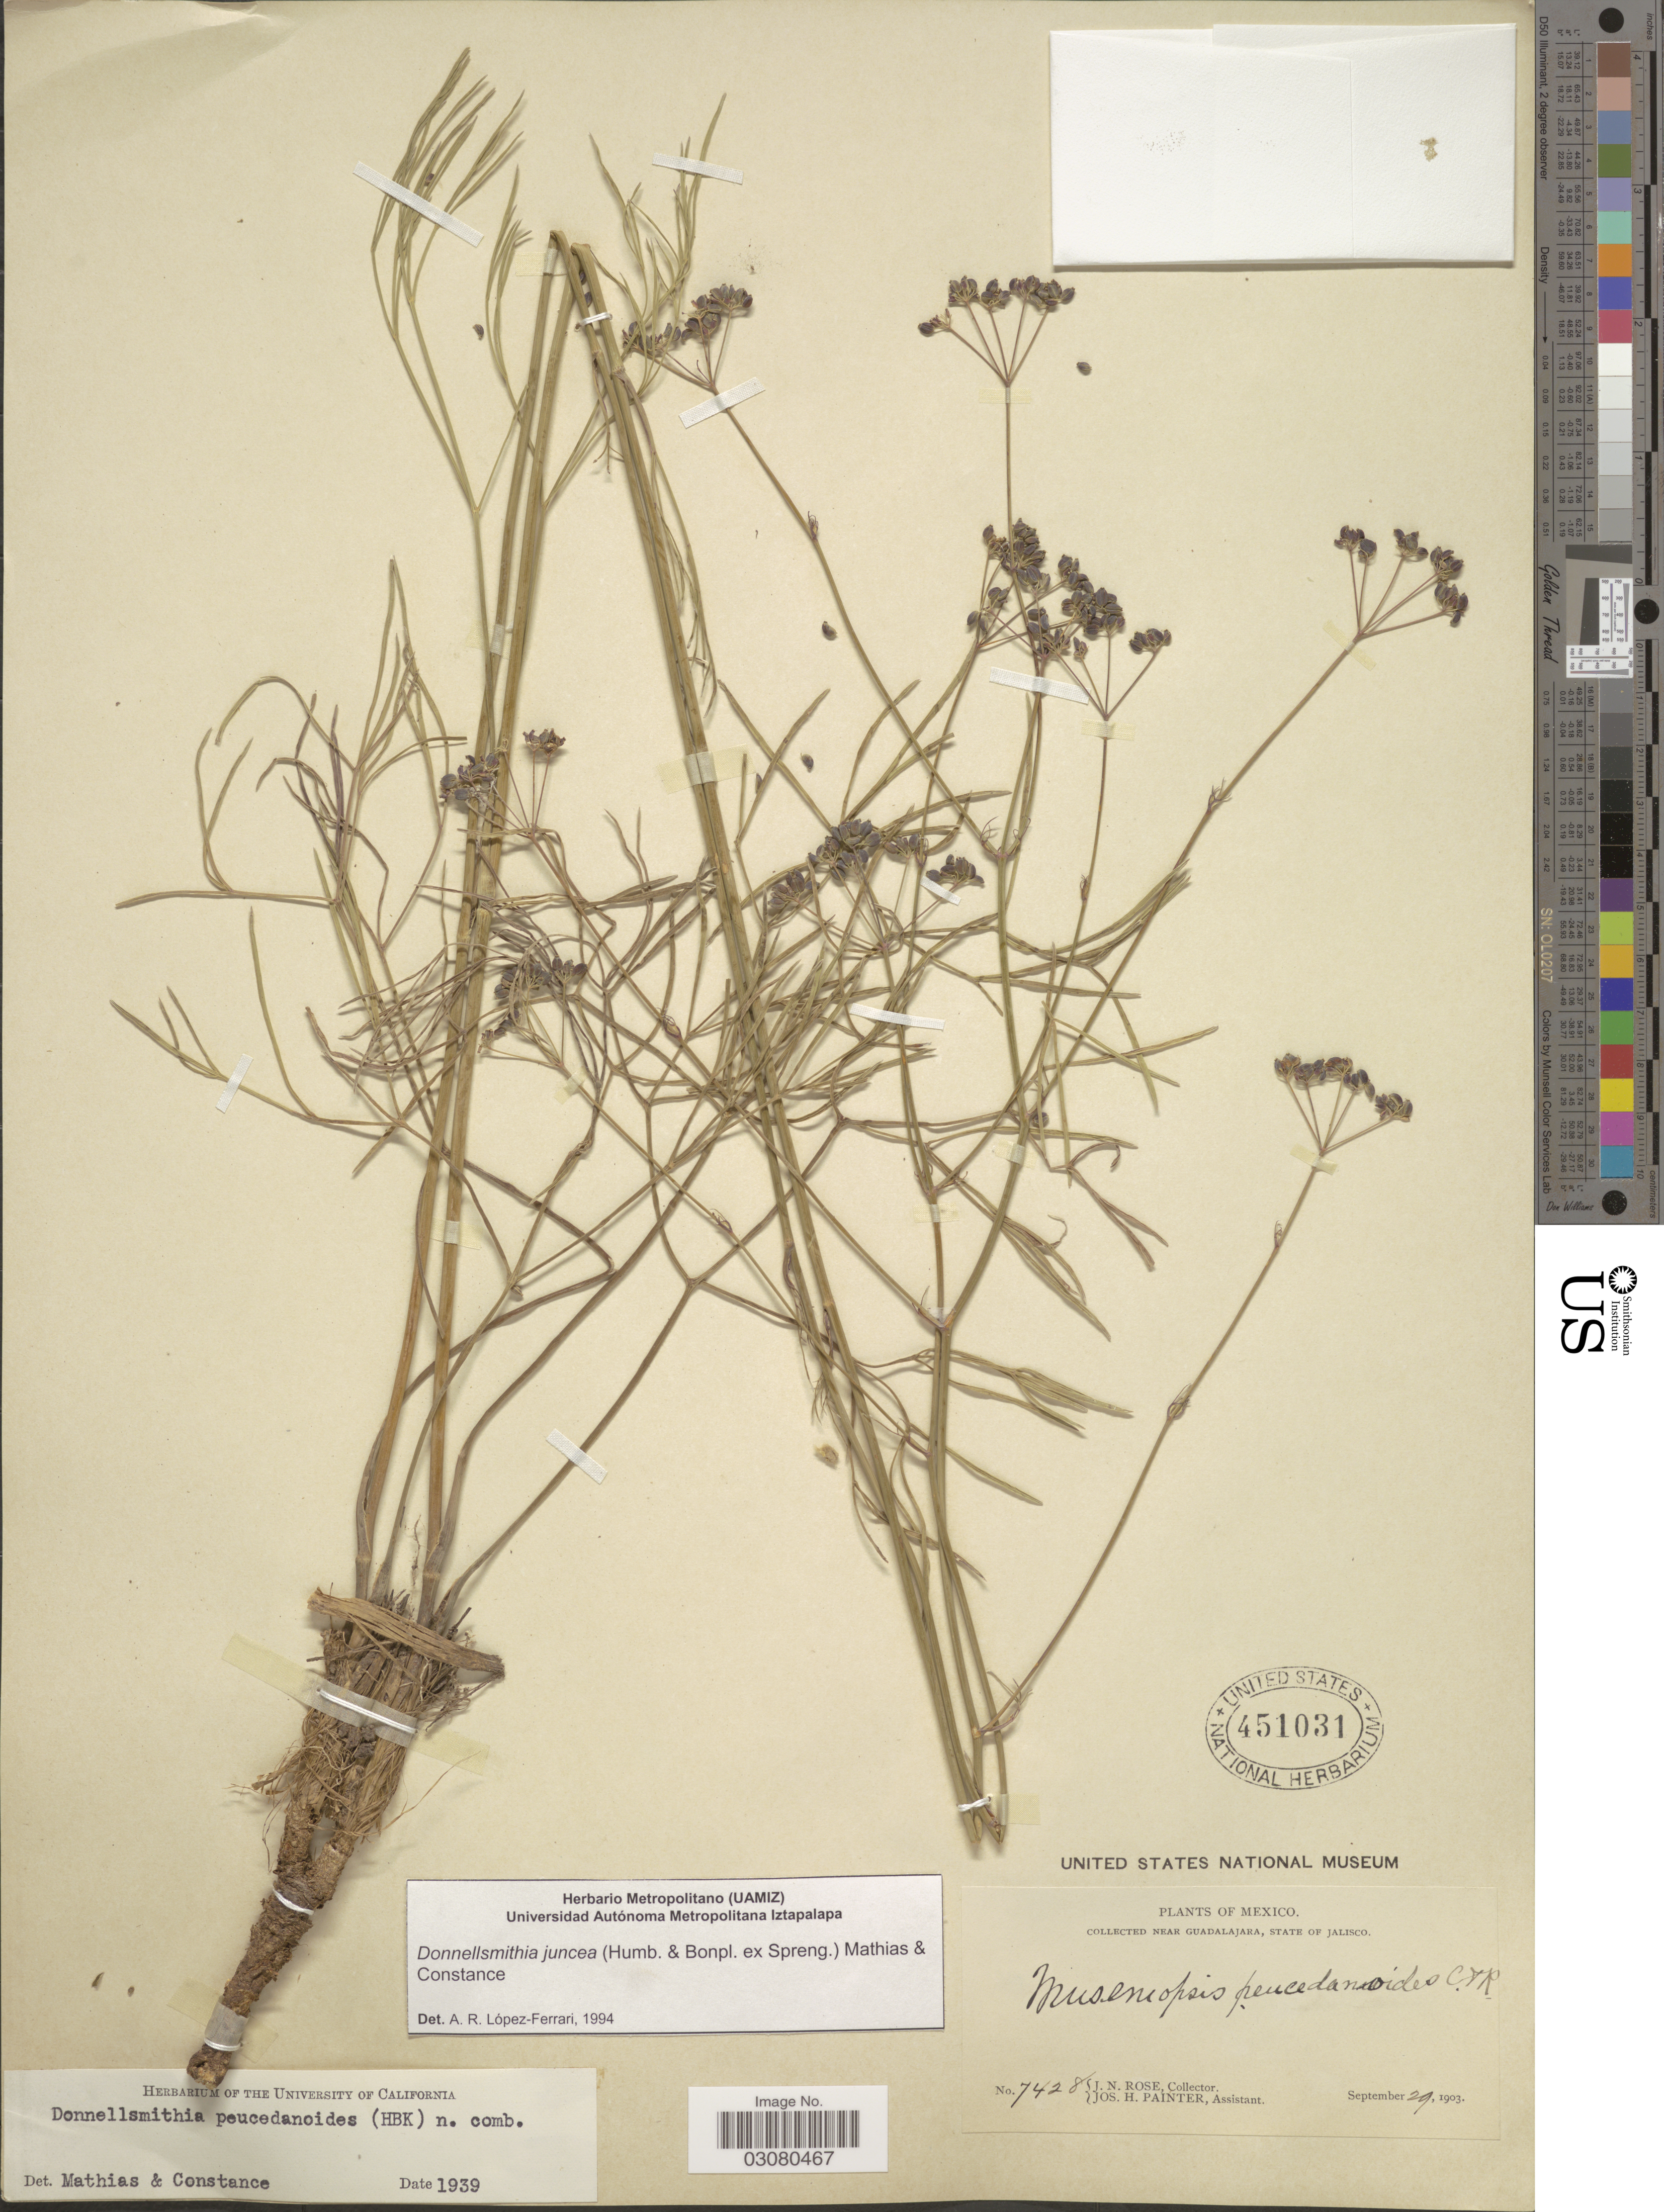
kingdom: Plantae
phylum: Tracheophyta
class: Magnoliopsida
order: Apiales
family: Apiaceae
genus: Donnellsmithia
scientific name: Donnellsmithia juncea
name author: (Humb. & Bonpl. ex Spreng.) Mathias & Constance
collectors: J. N. Rose & J. H. Painter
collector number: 7428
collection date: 1903-09-29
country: Mexico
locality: Near Guadalajara.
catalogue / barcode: US 451031